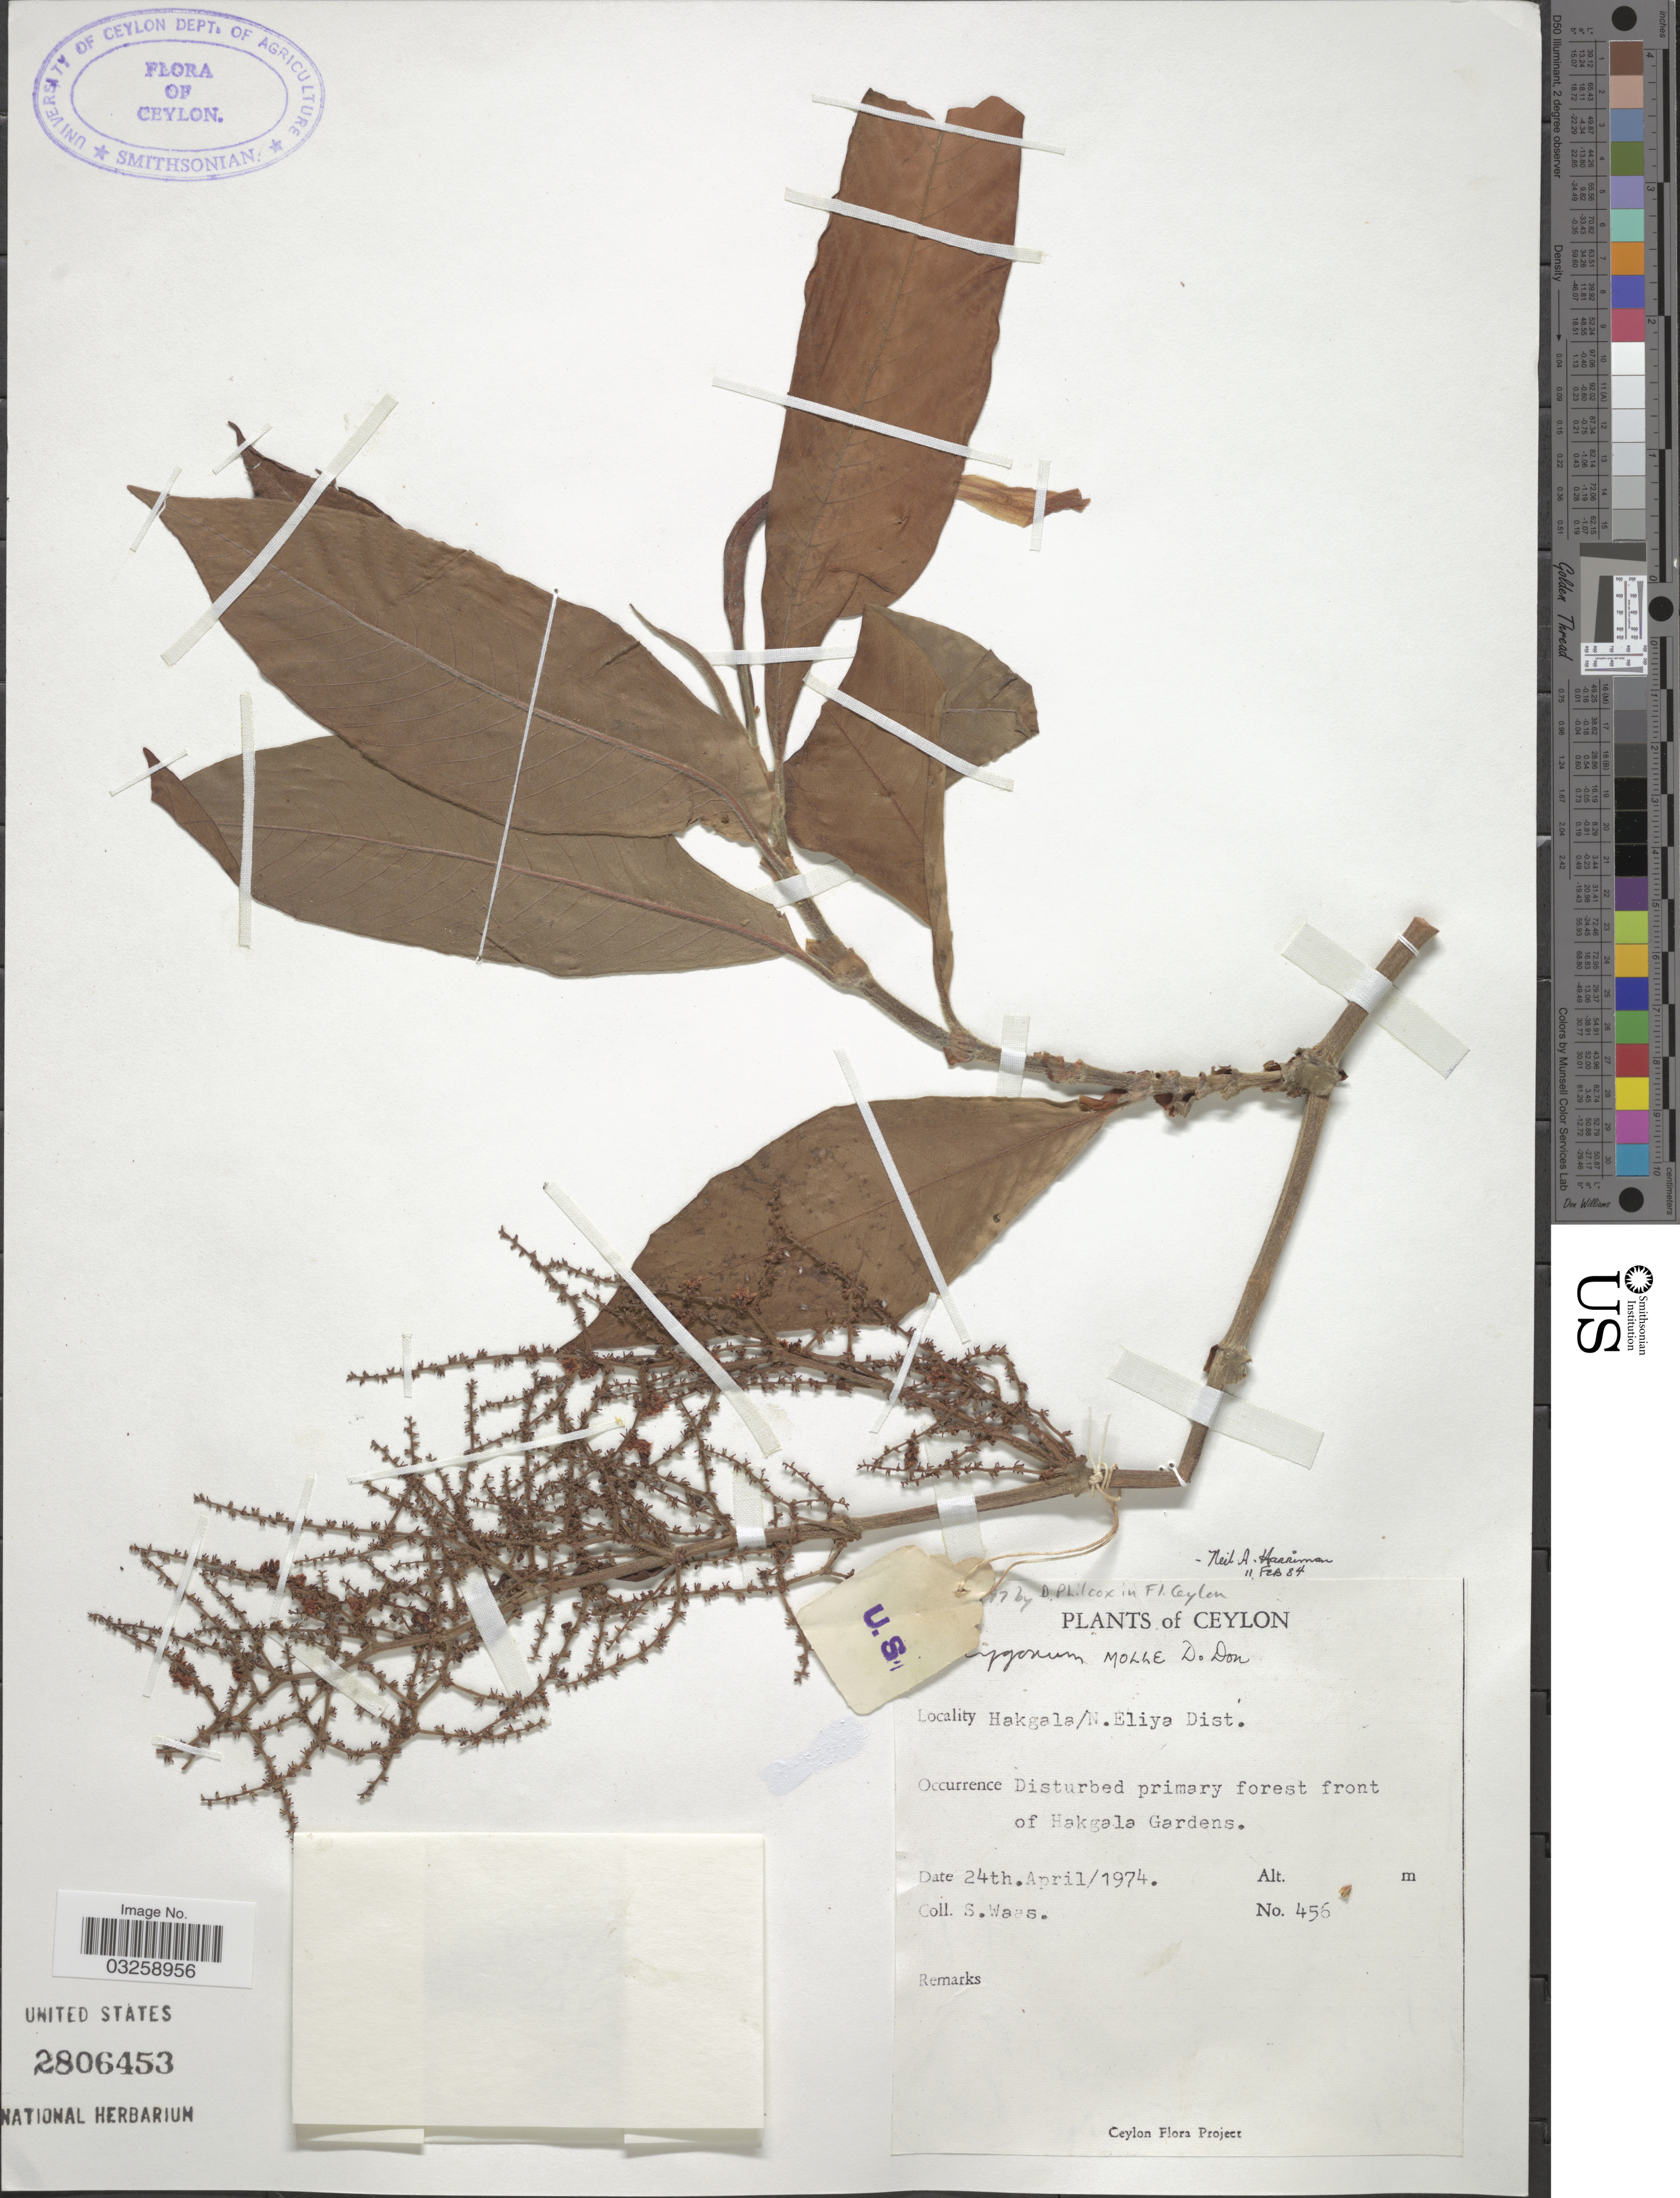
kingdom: Plantae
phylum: Tracheophyta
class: Magnoliopsida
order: Caryophyllales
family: Polygonaceae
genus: Koenigia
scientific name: Koenigia mollis var. mollis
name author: (D. Don) T.M. Schust. & Reveal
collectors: S. Waas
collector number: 456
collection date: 1974-04-24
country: Sri Lanka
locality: Ceylon. Hakgala/N. Eliya Dist. Disturbed primary forest front of Hakgala Gardens.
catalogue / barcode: US 2806453